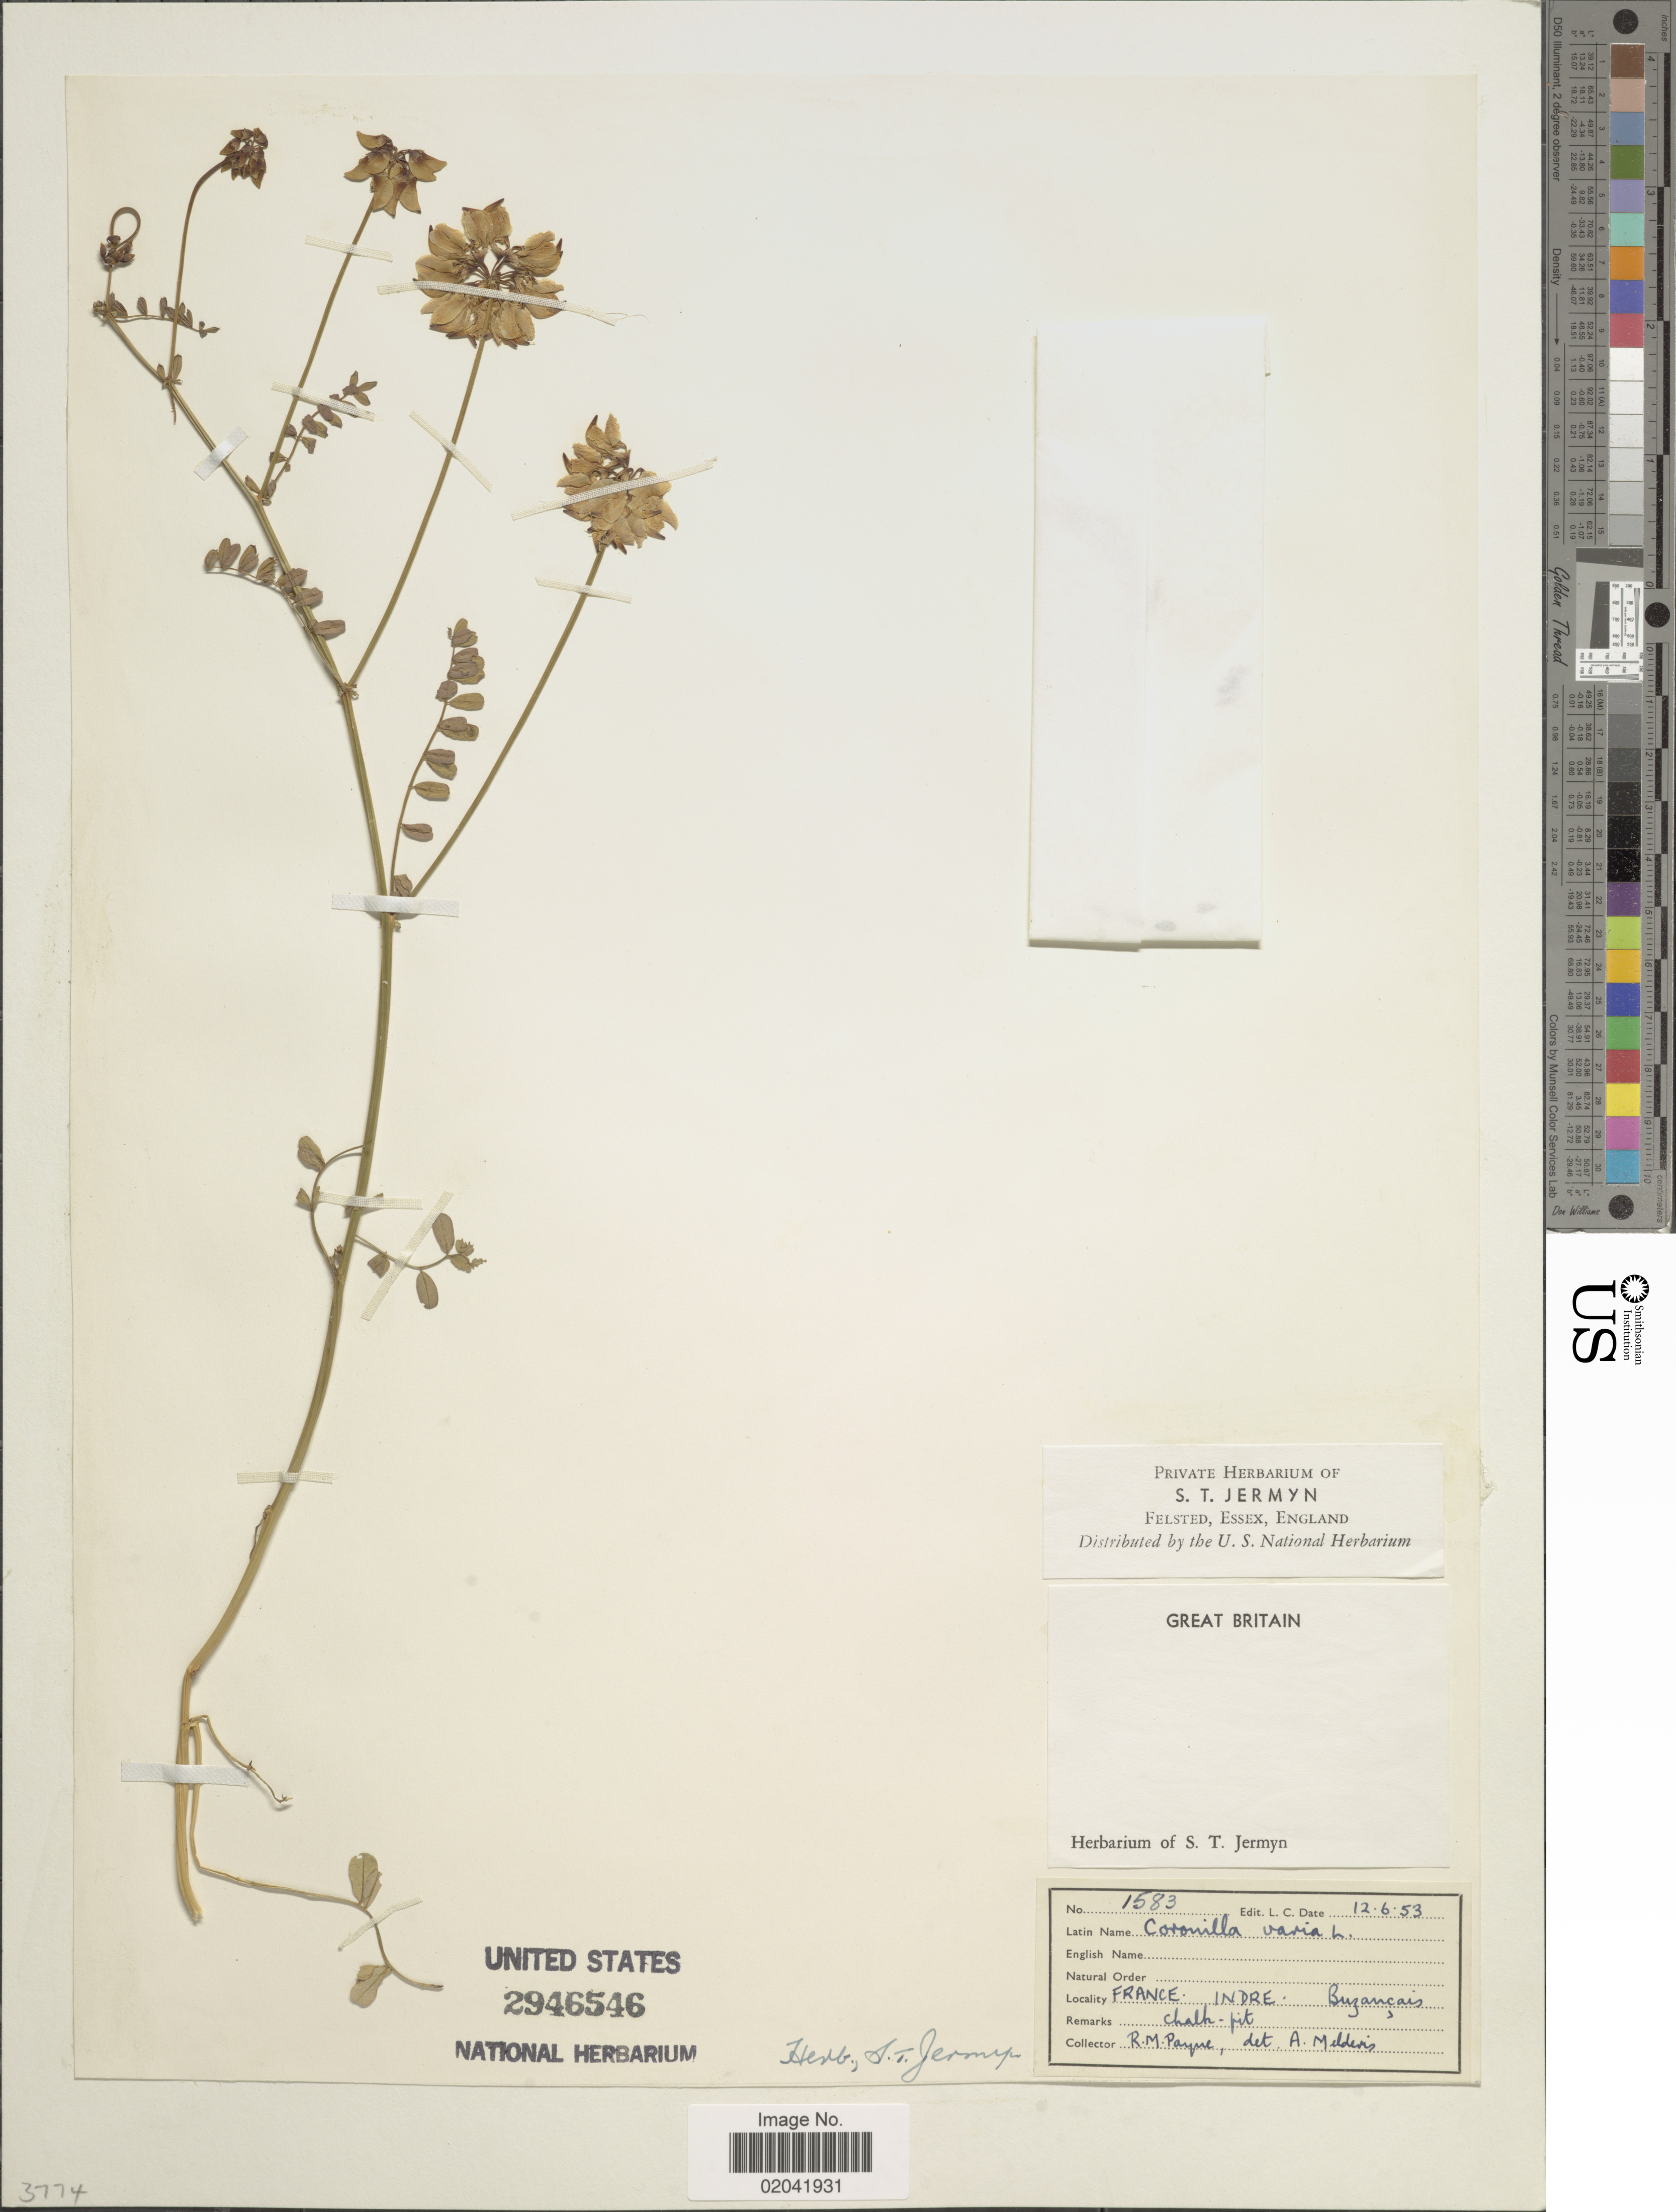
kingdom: Plantae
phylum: Tracheophyta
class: Magnoliopsida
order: Fabales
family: Fabaceae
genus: Coronilla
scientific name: Coronilla varia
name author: L.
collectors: R. Payne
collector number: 1583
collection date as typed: Transcribed d/m/y: 12/6/53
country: France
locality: Indre, Buzcaçais, Great Britain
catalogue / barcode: US 2946546